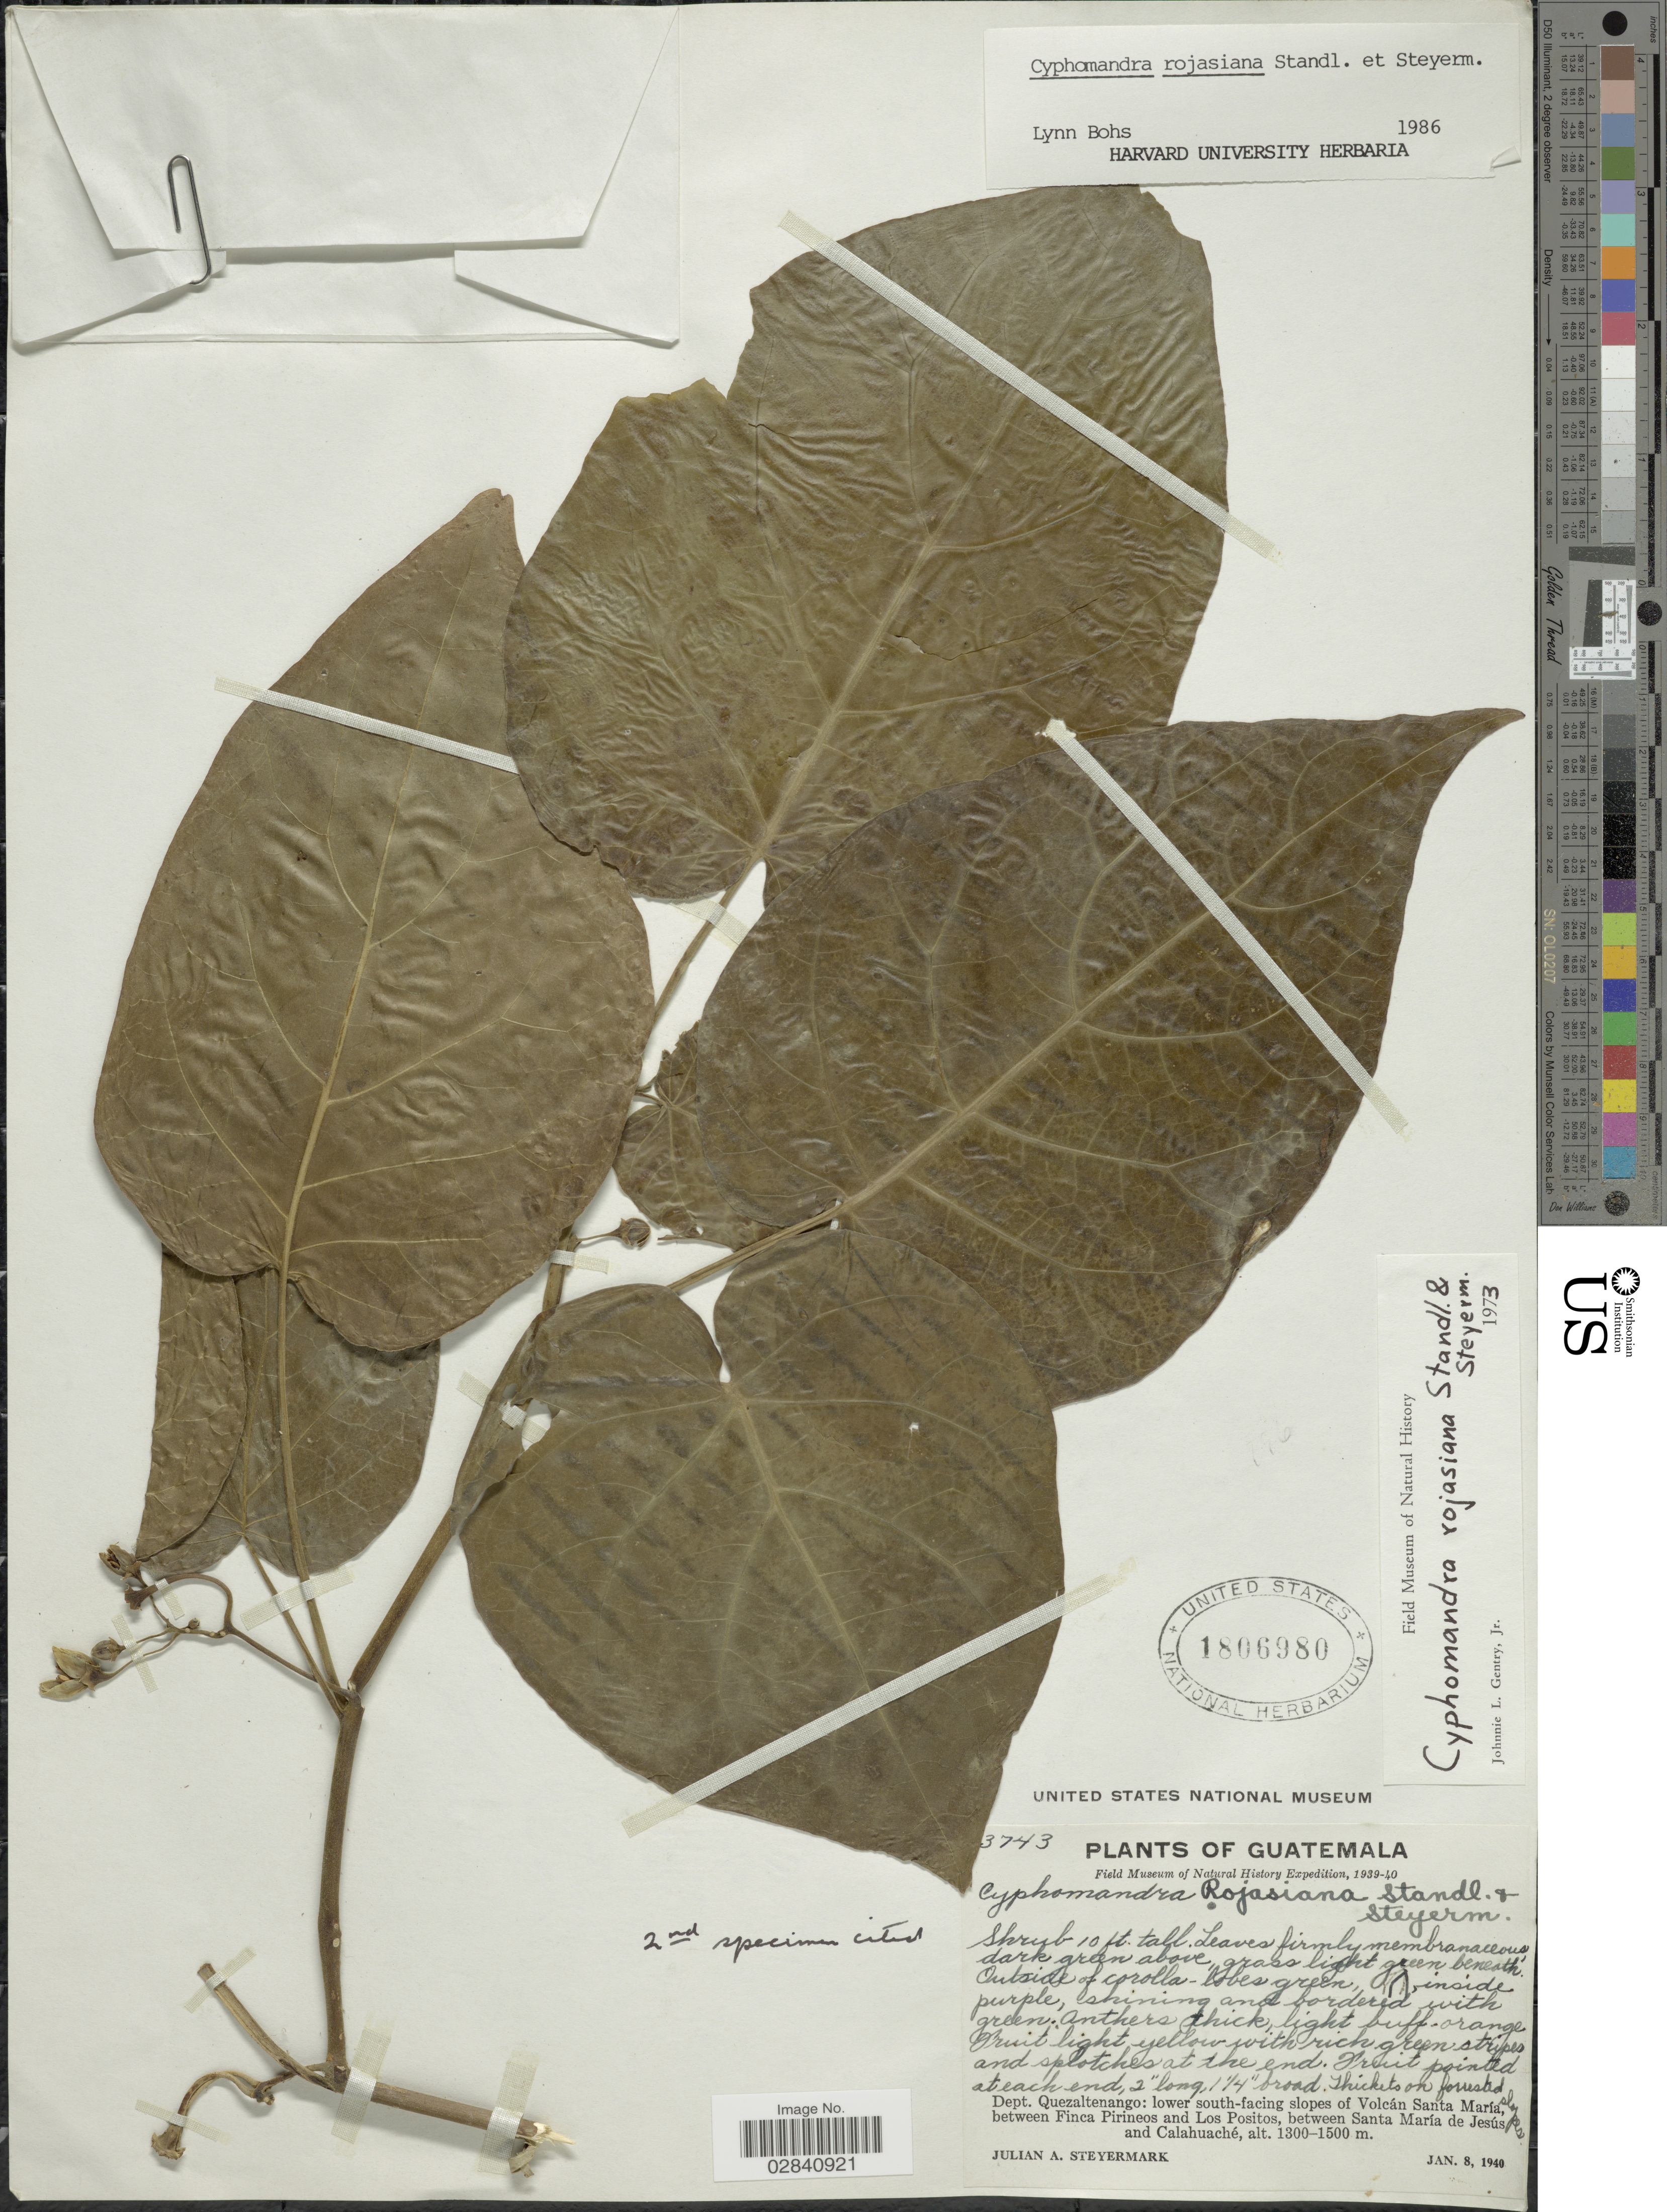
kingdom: Plantae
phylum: Tracheophyta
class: Magnoliopsida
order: Solanales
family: Solanaceae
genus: Cyphomandra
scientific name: Cyphomandra rojasiana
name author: Standl. & C.V. Morton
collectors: J. Steyermark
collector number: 3743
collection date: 1940-01-08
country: Guatemala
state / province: Quetzaltenango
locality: Dept. Quezaltenango: lower south-facing slopes of Volcán Santa María. between Finca Pirineos and Los Positos, between Santa María de Jesús and Calahuaché.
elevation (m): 1300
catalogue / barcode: US 1806980